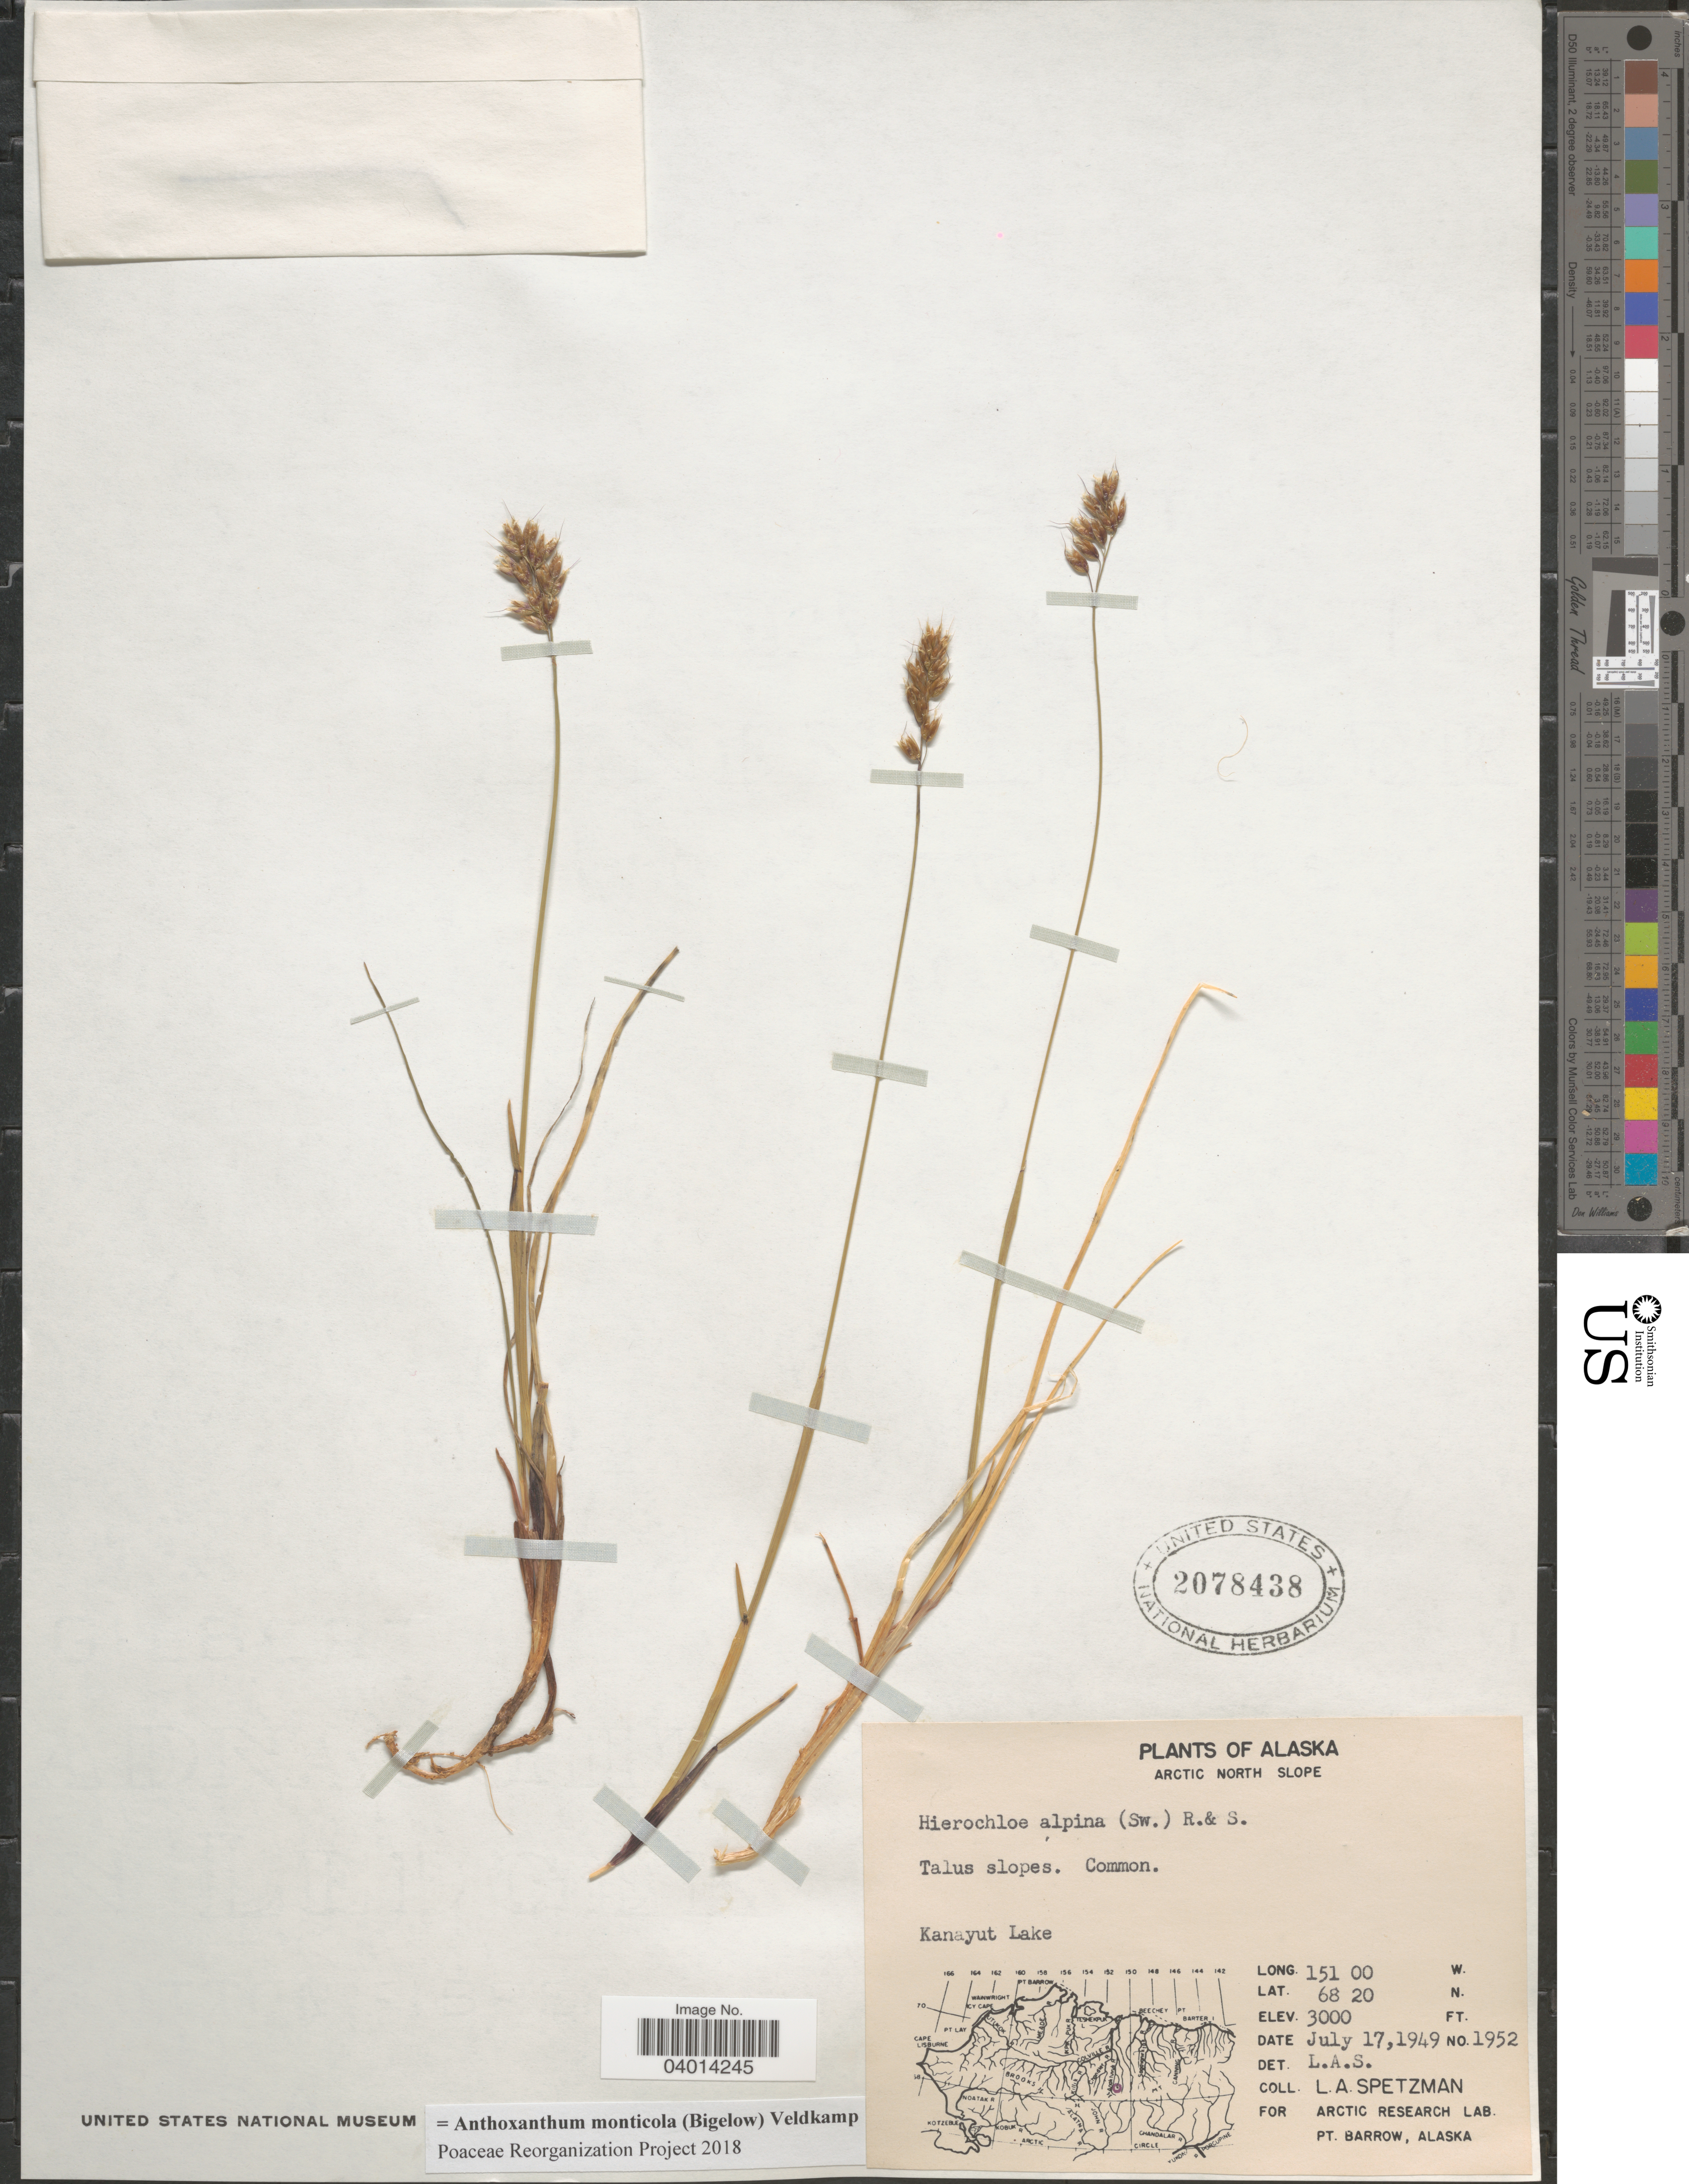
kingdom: Plantae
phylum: Tracheophyta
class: Liliopsida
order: Poales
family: Poaceae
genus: Anthoxanthum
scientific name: Anthoxanthum monticola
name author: (Bigelow) Veldkamp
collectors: L. Spetzman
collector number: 1952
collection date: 1949-07-17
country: United States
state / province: Alaska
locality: Arctic North Slope. Kanayut Lake.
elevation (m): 914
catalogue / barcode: US 2078438